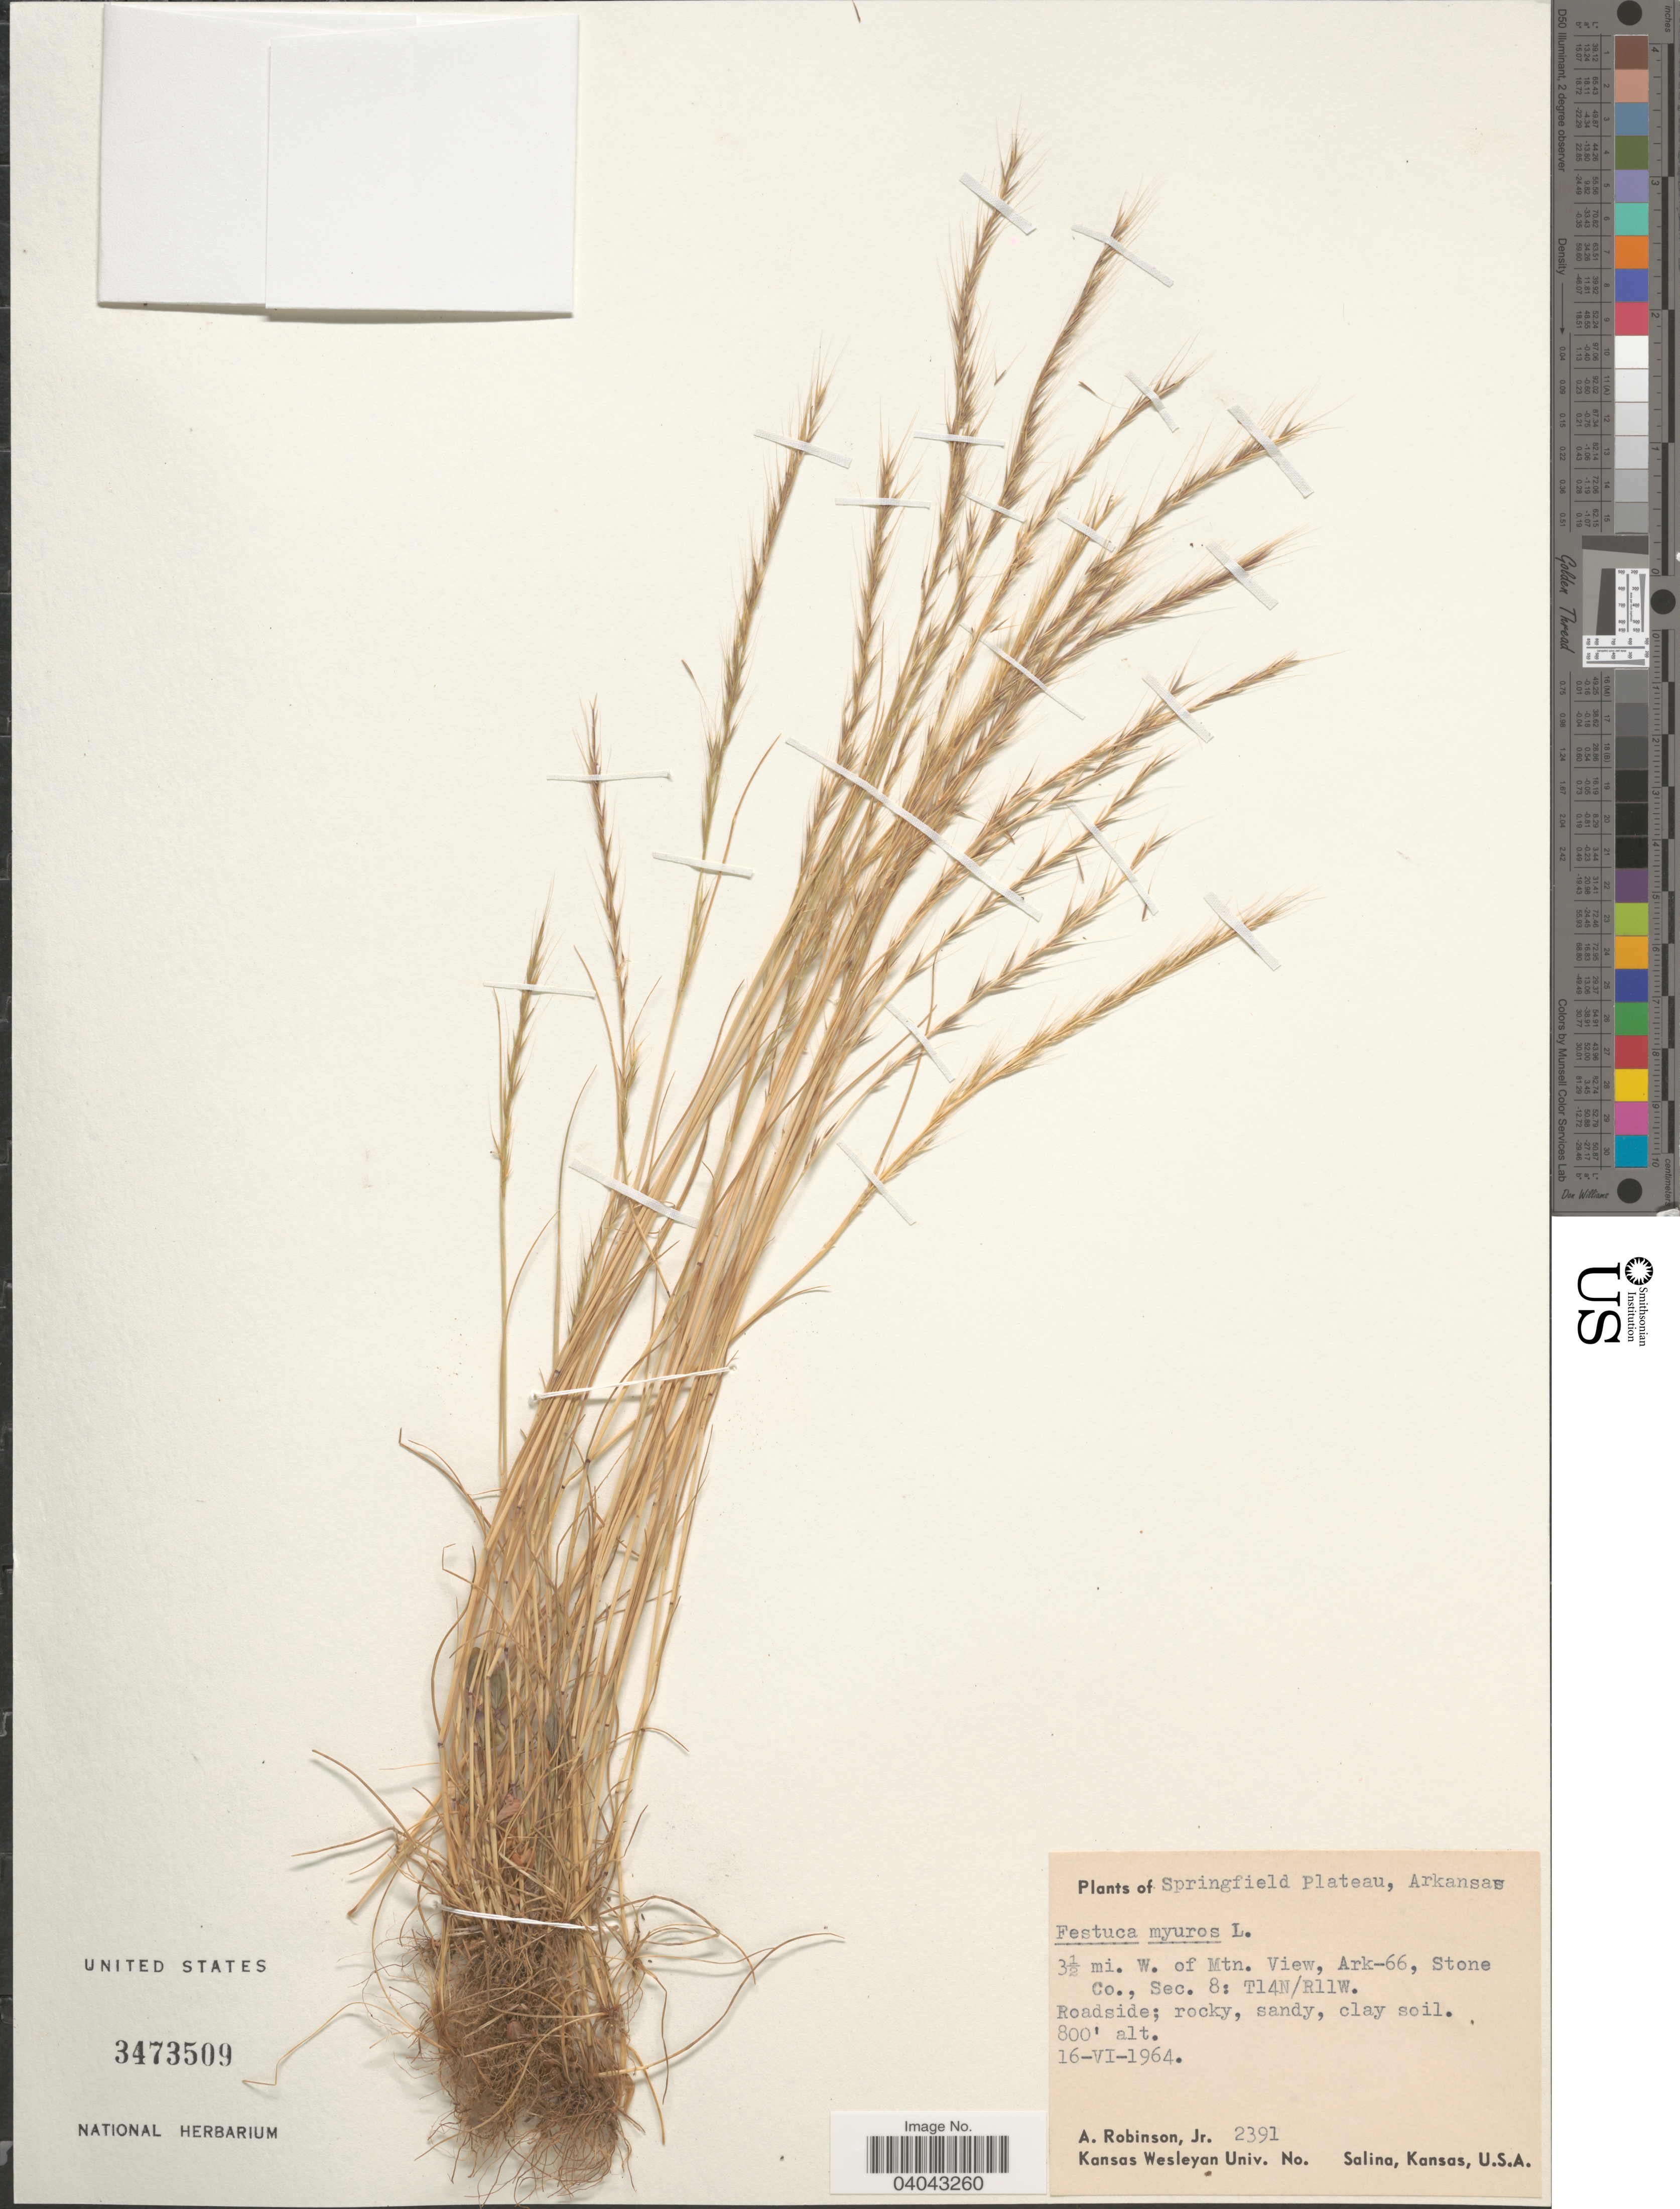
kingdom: Plantae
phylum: Tracheophyta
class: Liliopsida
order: Poales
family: Poaceae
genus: Festuca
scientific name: Festuca myuros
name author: L.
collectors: A. Robinson Jr.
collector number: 2391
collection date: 1964-06-16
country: United States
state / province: Arkansas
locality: Springfield Plateau. 3½ mi. W. of Mtn. View, Ark-66, Stone Co., Sec. 8: T14N/R11W.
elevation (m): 244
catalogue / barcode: US 3473509